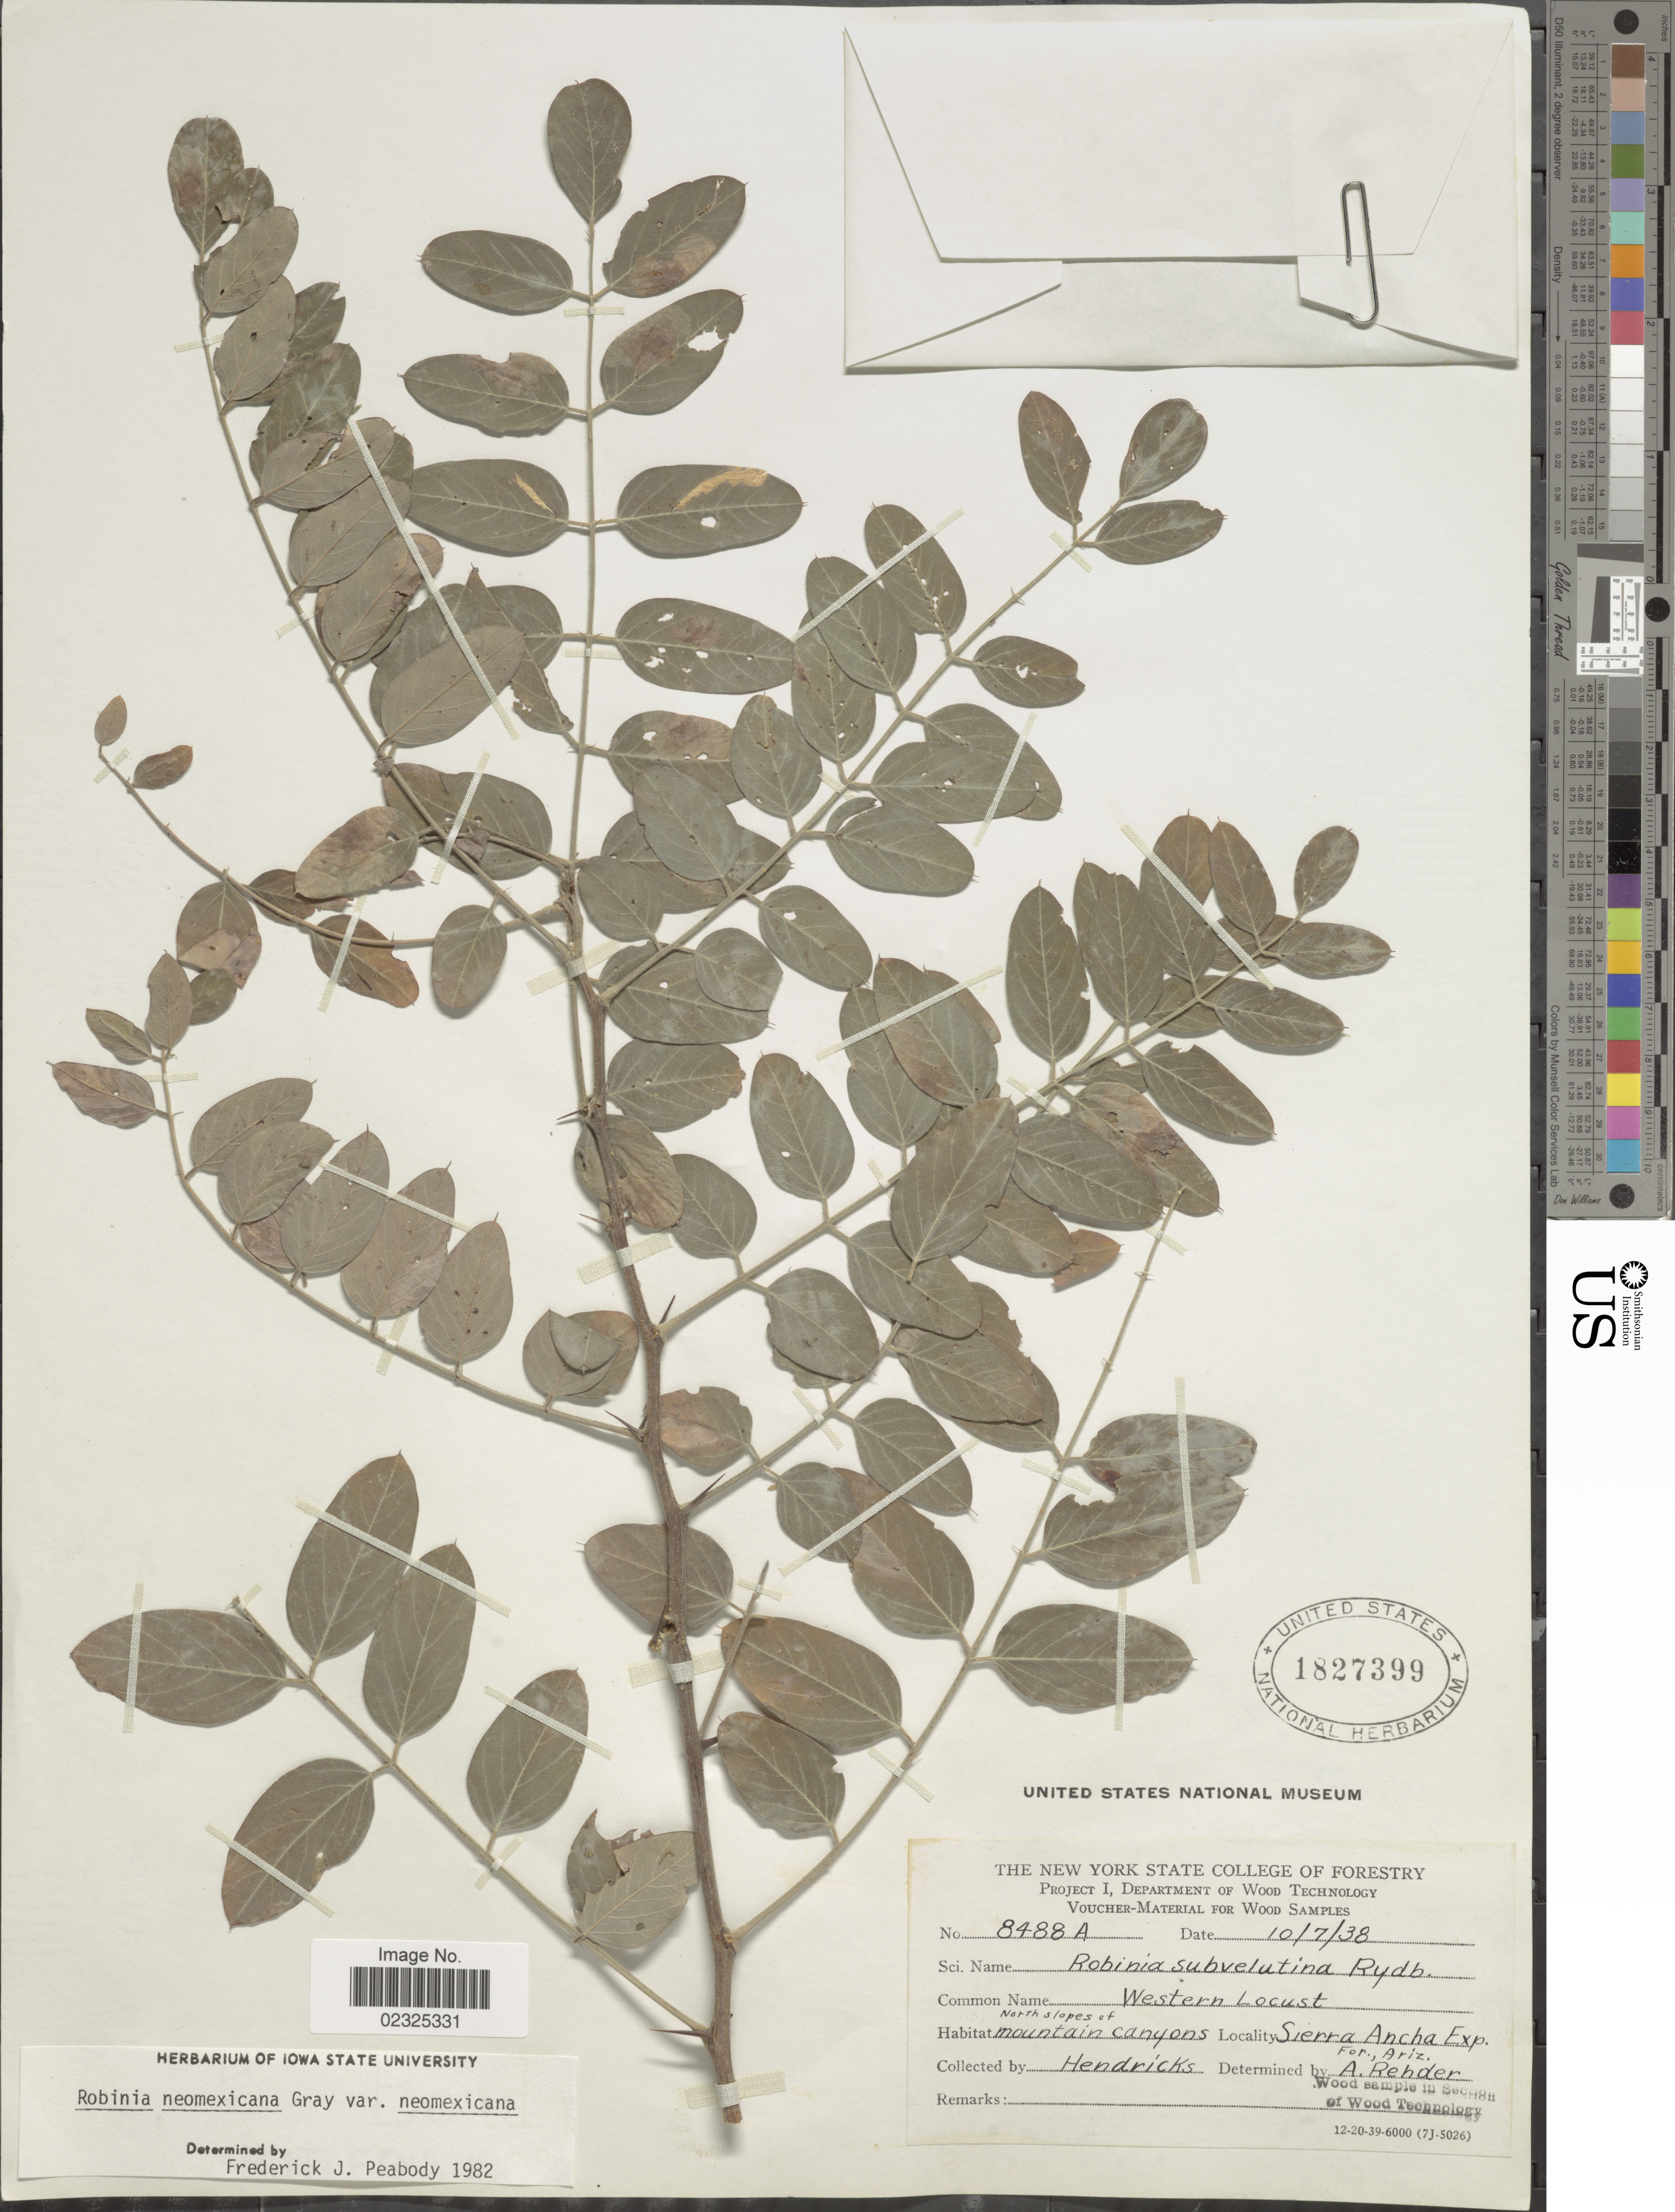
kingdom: Plantae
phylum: Tracheophyta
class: Magnoliopsida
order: Fabales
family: Fabaceae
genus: Robinia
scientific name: Robinia neomexicana var. neomexicana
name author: A. Gray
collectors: -. Hendricks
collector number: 8488A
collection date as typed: Transcribed d/m/y: 7/10/38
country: United States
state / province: Arizona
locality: North slopes of Mountain Canyons, Sierra Ancha Exp.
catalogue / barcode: US 1827399